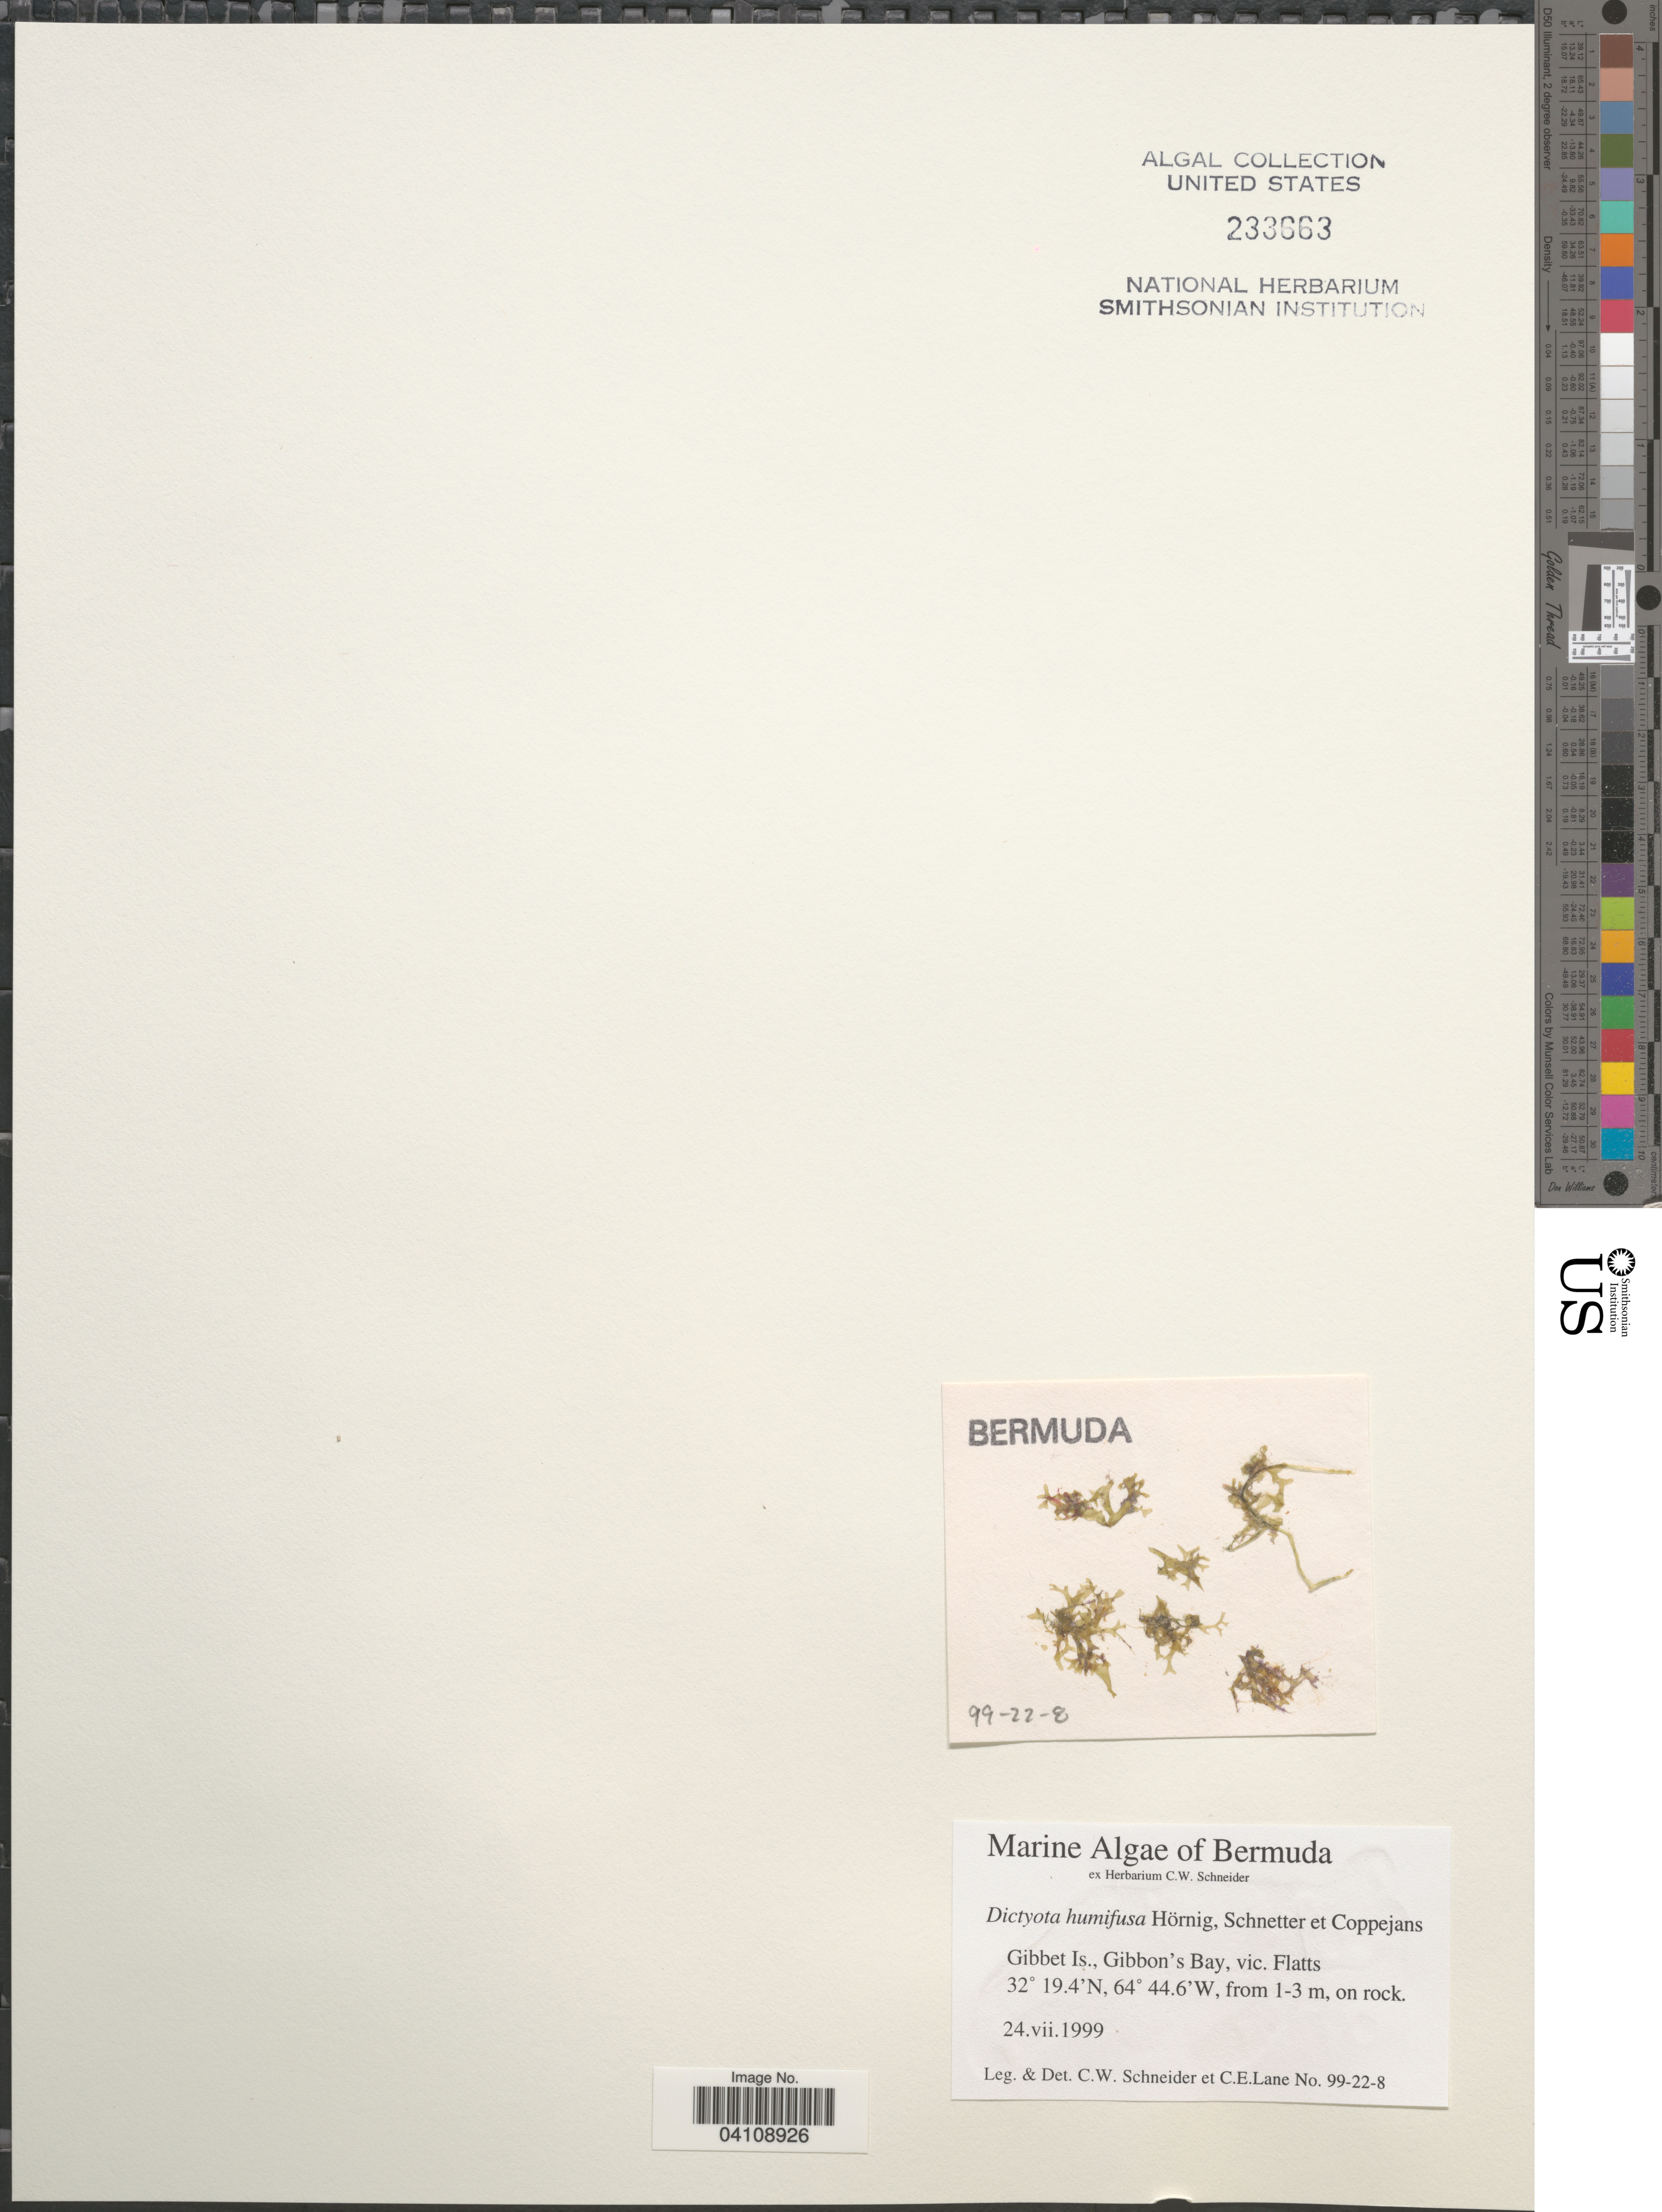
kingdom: Chromista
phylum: Ochrophyta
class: Phaeophyceae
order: Dictyotales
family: Dictyotaceae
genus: Dictyota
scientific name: Dictyota humifusa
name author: I.Hörnig et al.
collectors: C. W.Schneider & C. E. Lane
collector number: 99-22-8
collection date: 1999-07-24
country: Bermuda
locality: Gibbet Is., Gibbon's Bay, vic. Flatts.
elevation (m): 1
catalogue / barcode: US 233663